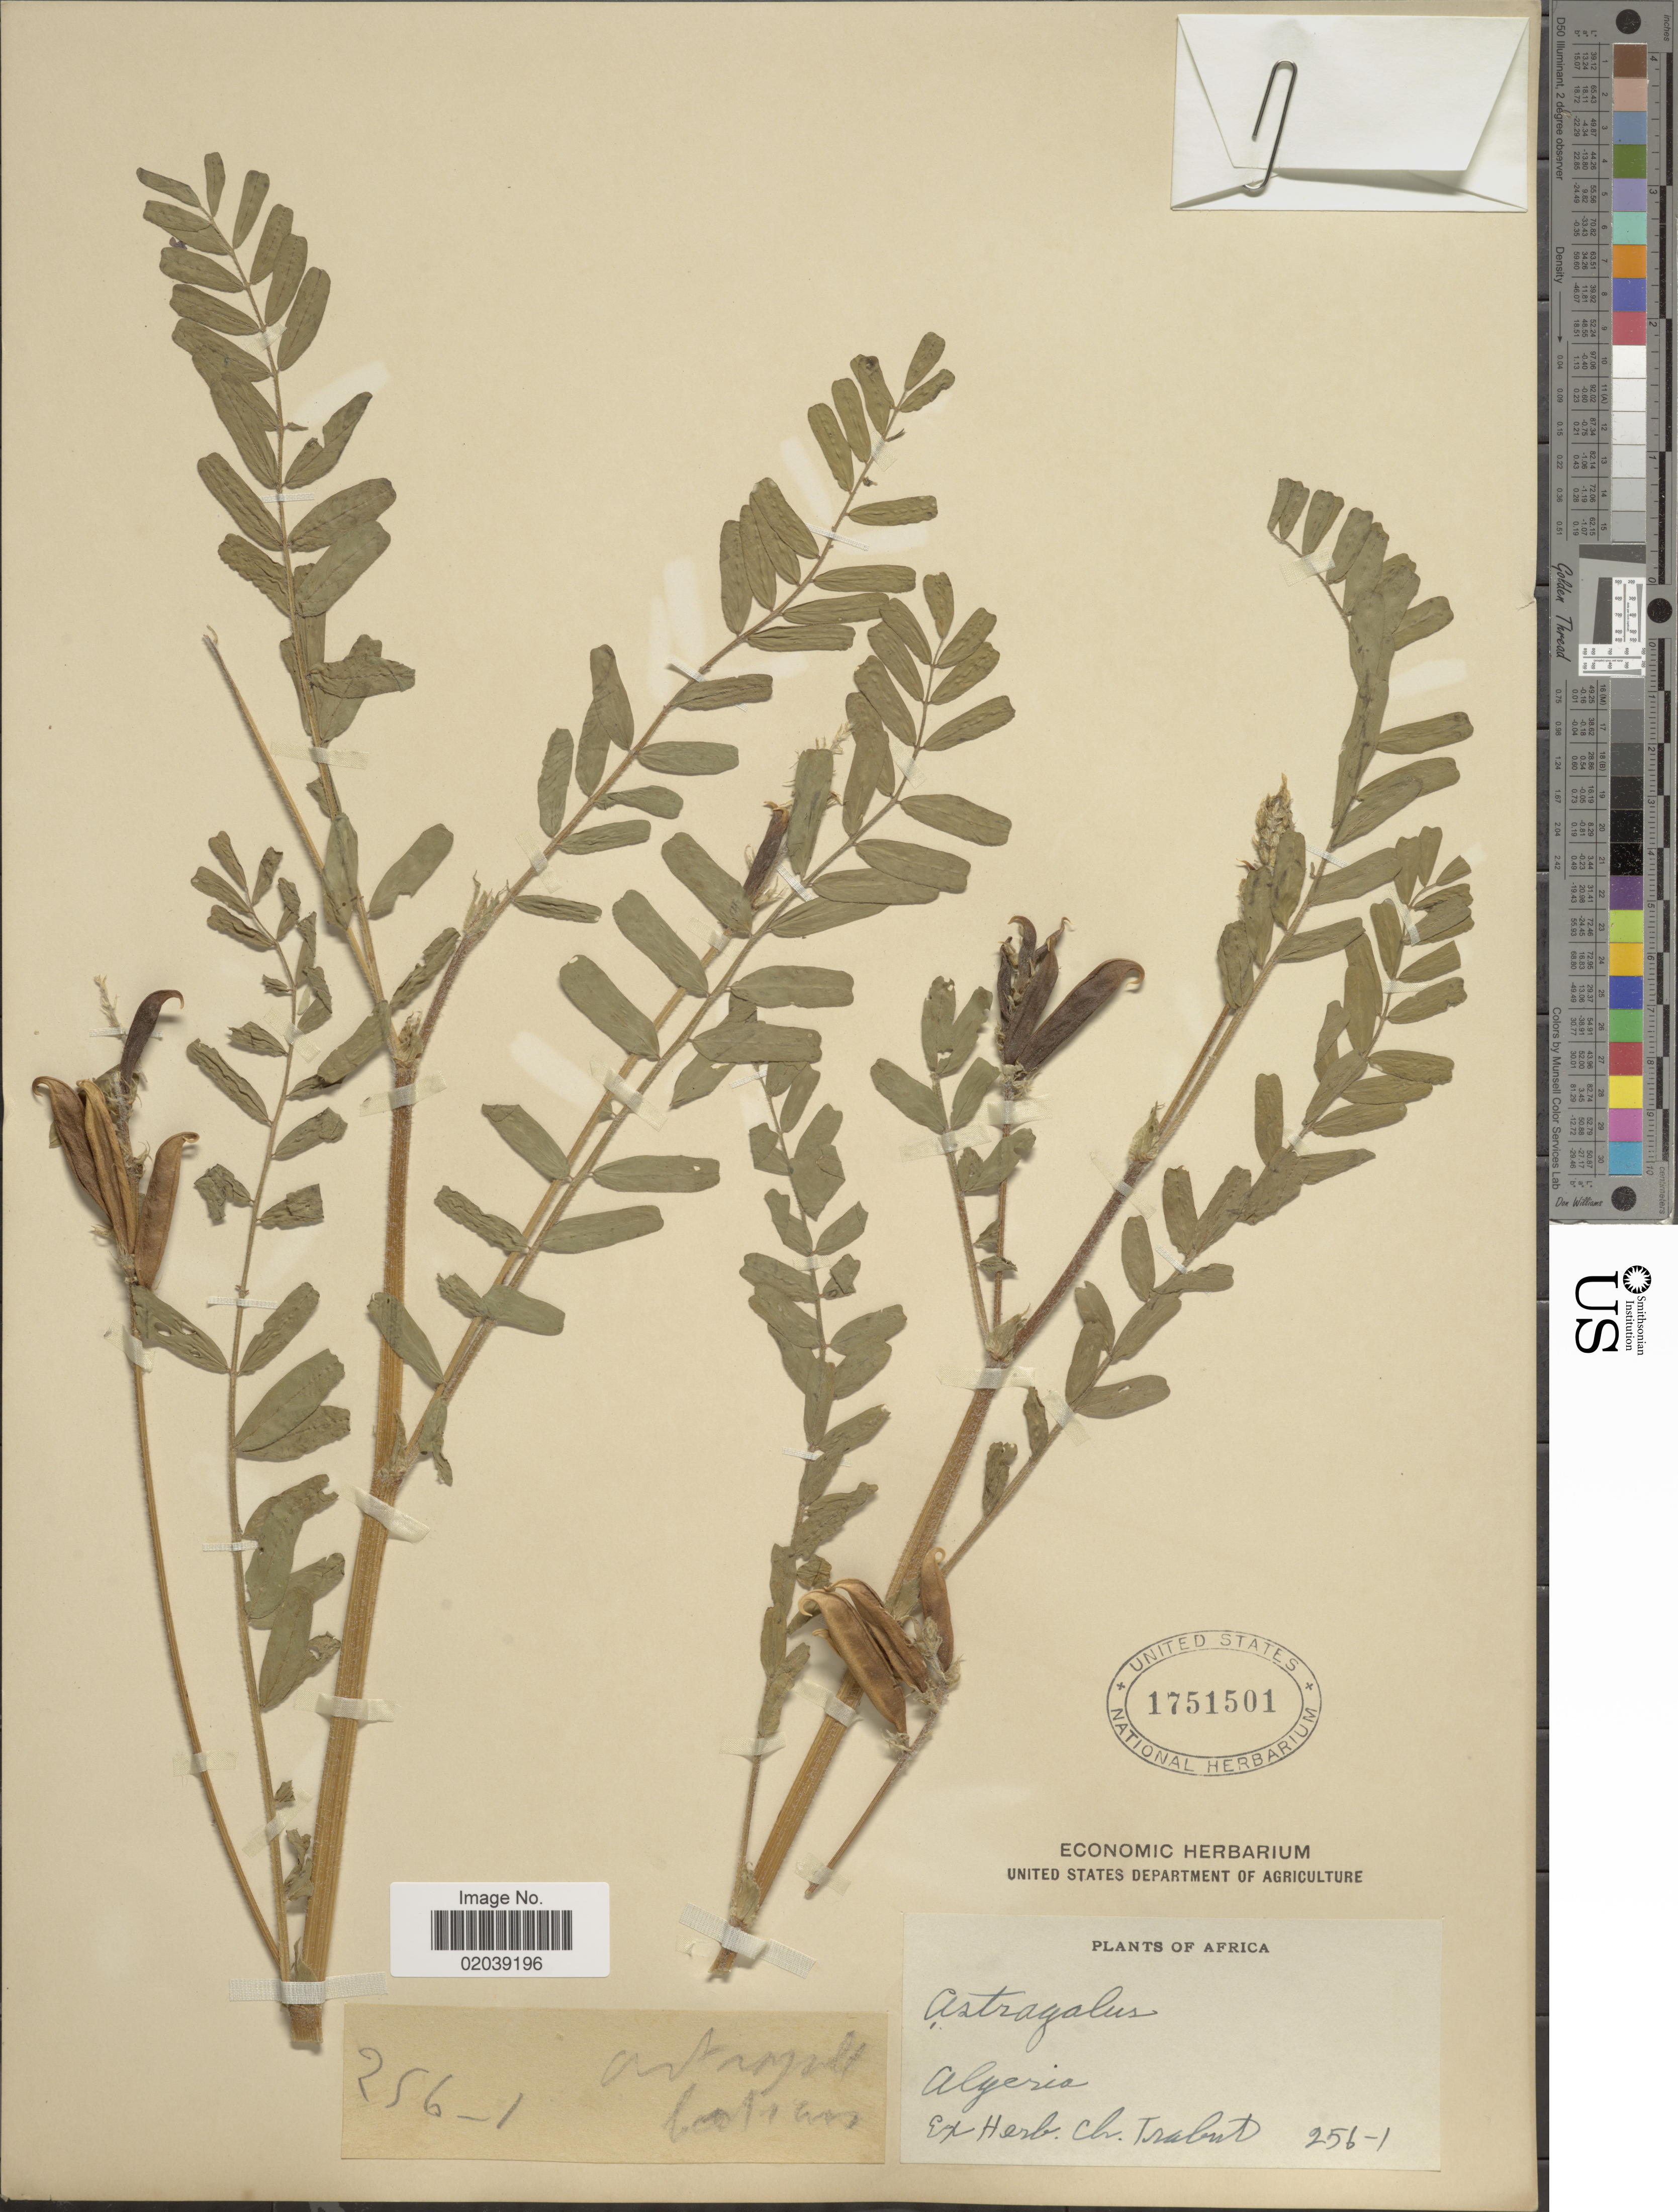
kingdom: Plantae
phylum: Tracheophyta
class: Magnoliopsida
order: Fabales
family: Fabaceae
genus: Astragalus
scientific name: Astragalus sp.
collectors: Ex herb. Ch. Trabut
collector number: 256-1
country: Algeria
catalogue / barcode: US 1751501